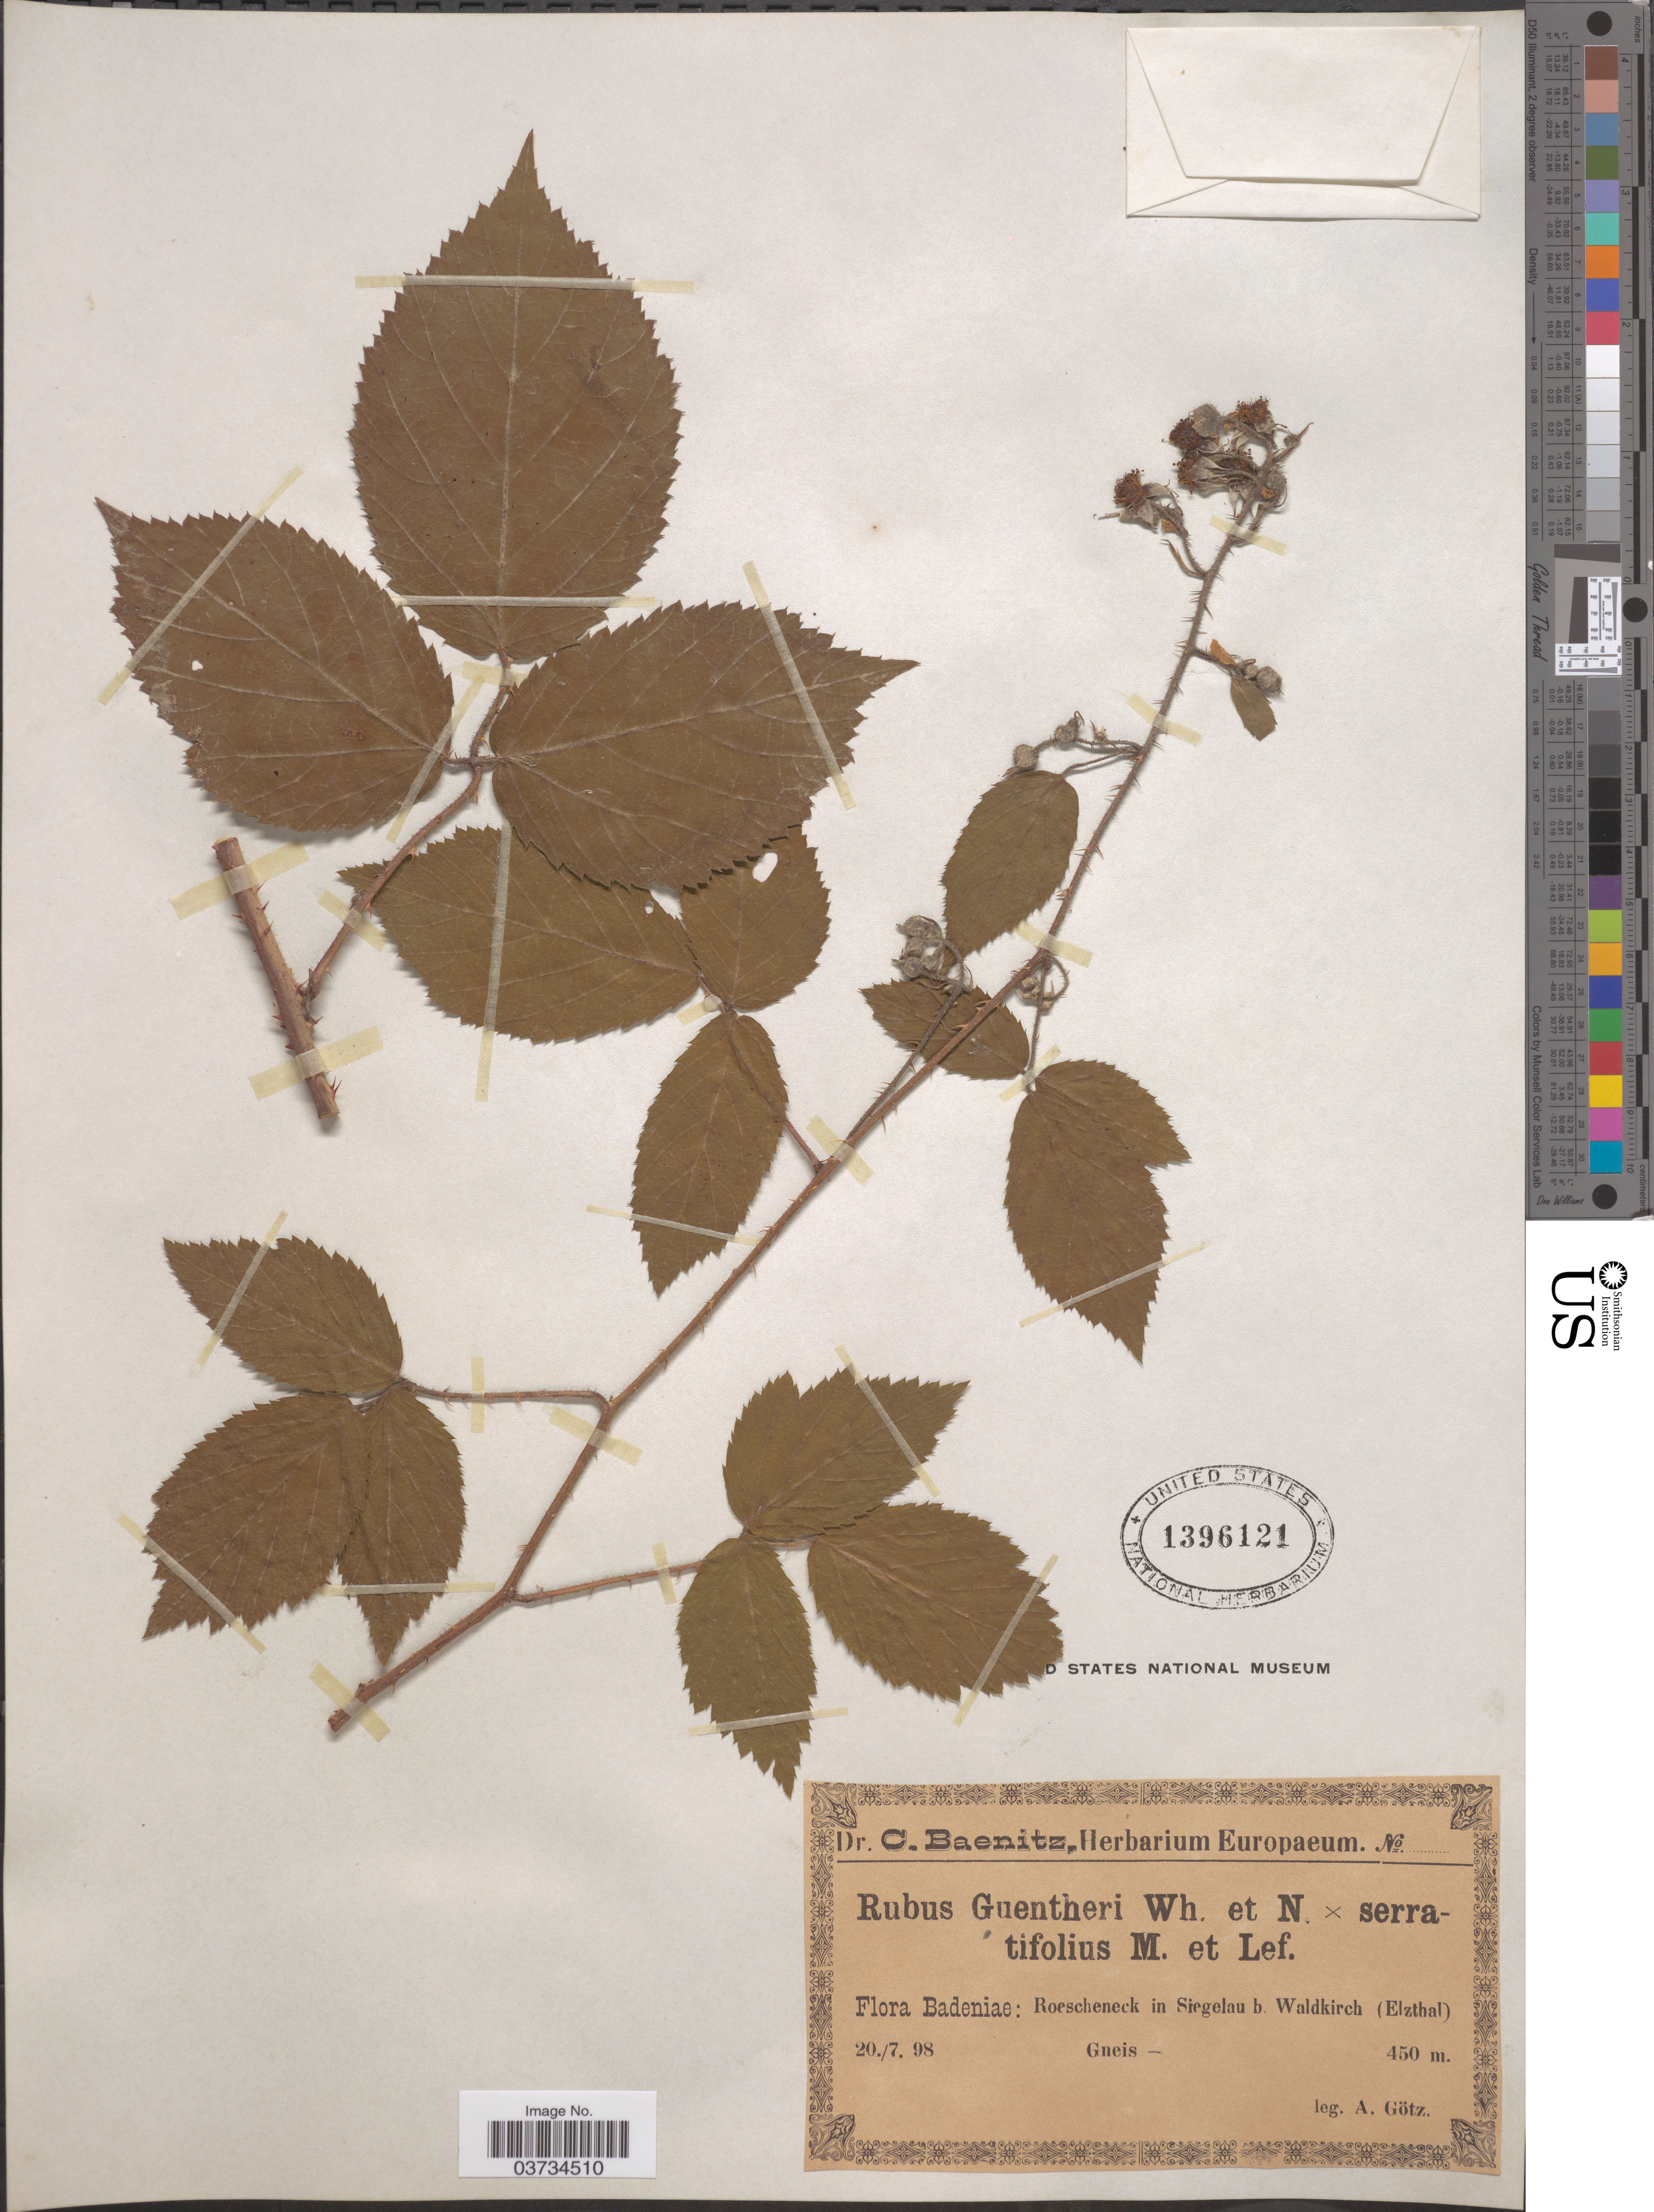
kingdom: Plantae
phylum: Tracheophyta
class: Magnoliopsida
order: Rosales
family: Rosaceae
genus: Rubus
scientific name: Rubus guntheri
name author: Weihe & Nees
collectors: A. Götz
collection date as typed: Transcribed d/m/y: 20/7/98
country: Germany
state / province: Baden-Württemberg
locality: Badeniae: Roescheneck in Siegelau b. Waldkirch (Elzthal).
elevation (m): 450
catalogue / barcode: US 1396121